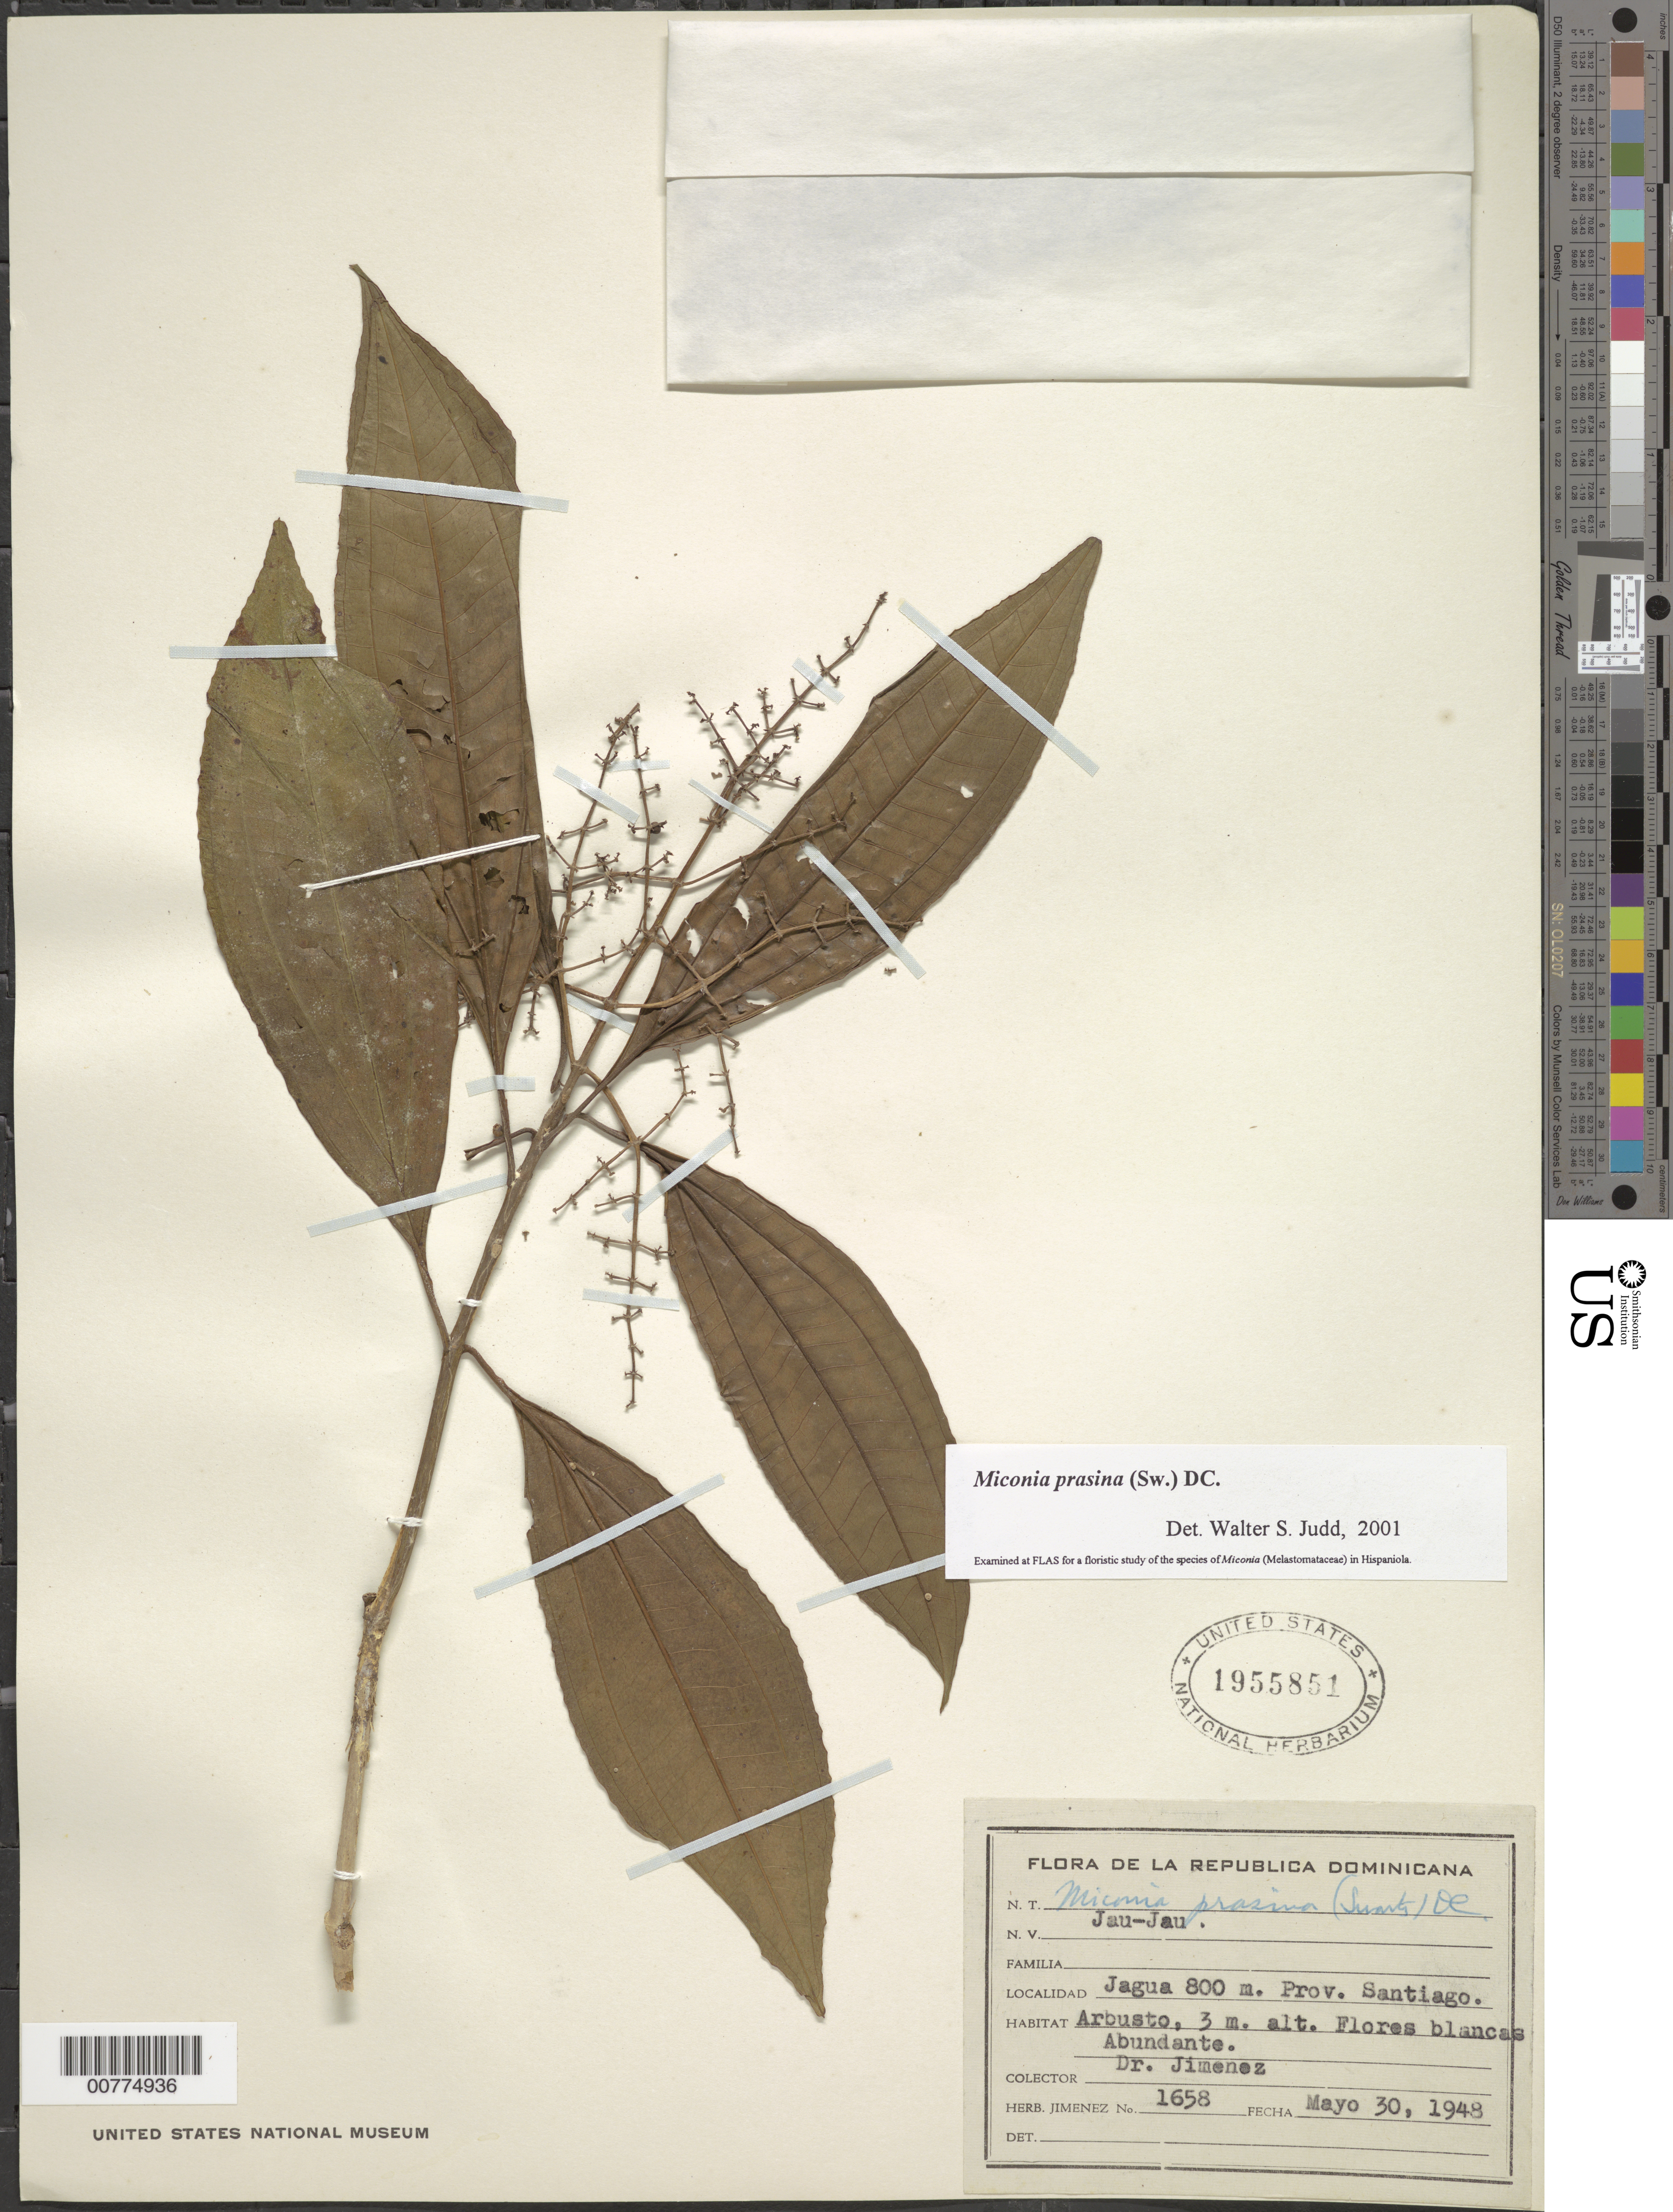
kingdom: Plantae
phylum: Tracheophyta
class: Magnoliopsida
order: Myrtales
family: Melastomataceae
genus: Miconia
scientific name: Miconia prasina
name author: (Sw.) DC.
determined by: Judd, Walter S.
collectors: J. J. Jiménez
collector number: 1658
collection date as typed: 30 May 1948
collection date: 1948-05-30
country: Dominican Republic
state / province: Santiago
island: Hispaniola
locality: Jagua.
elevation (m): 800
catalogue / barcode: US 1955851